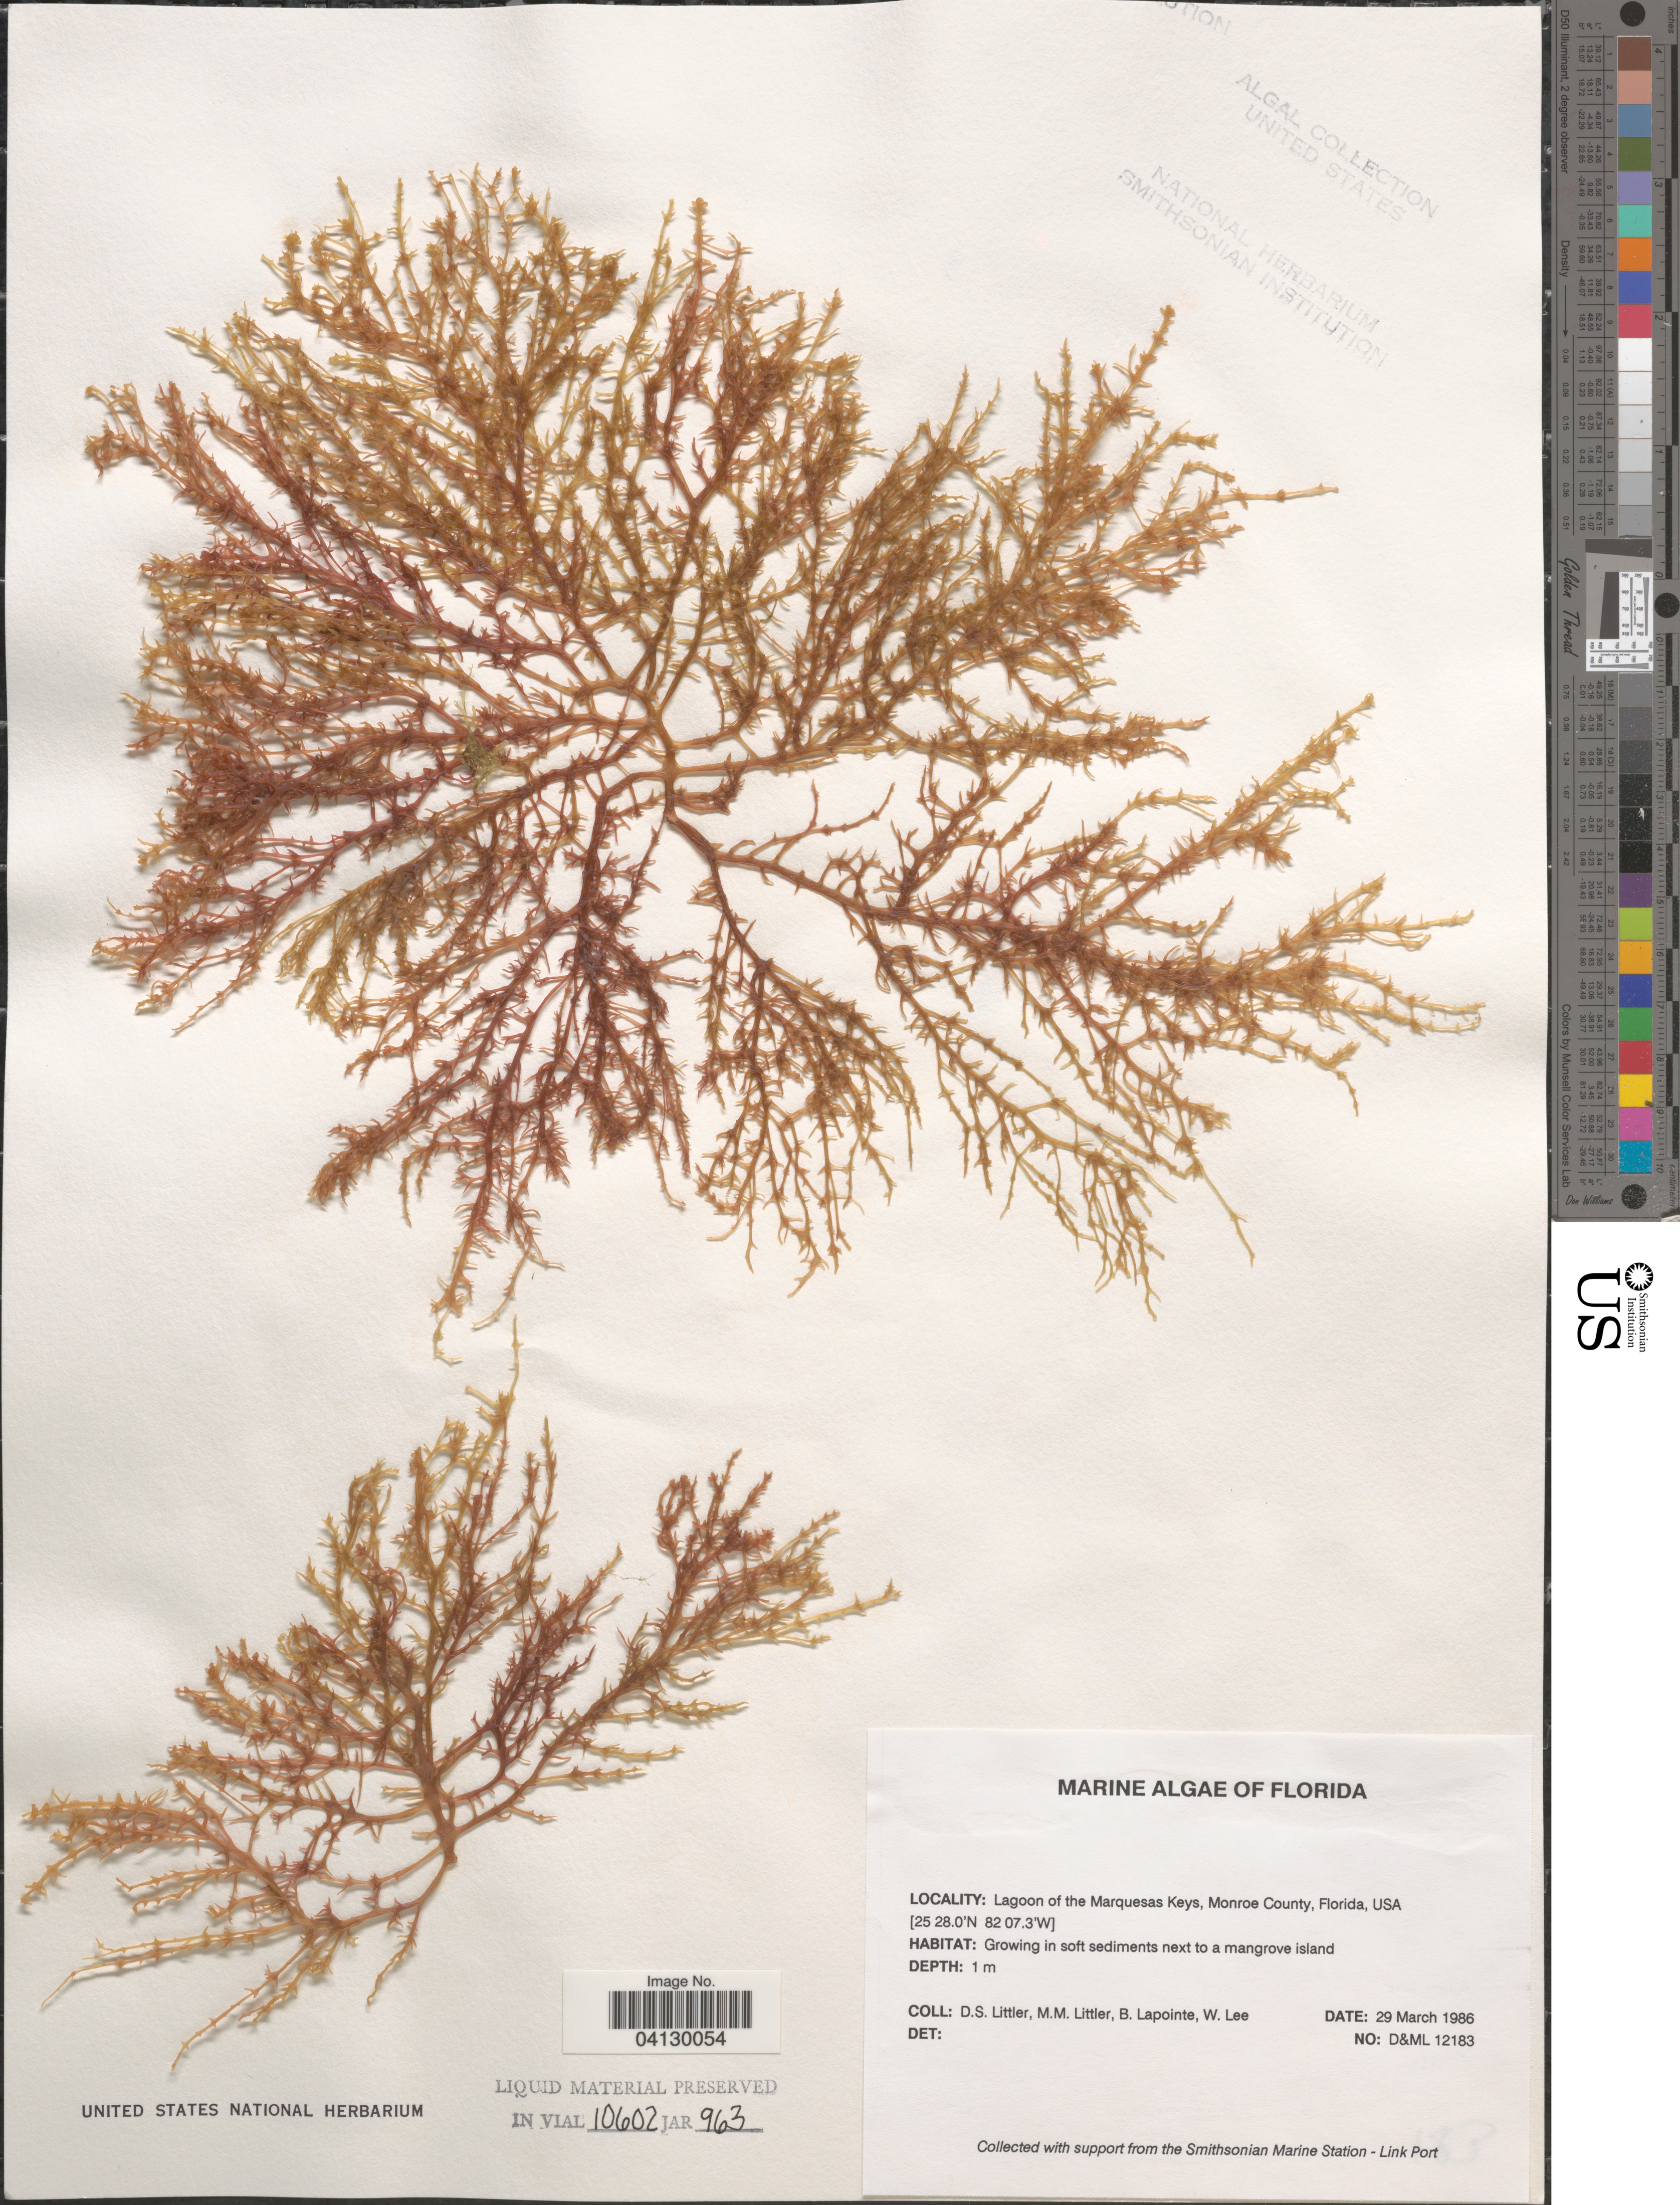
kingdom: Plantae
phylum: Rhodophyta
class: Florideophyceae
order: Corallinales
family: Corallinaceae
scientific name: Crustose Coralline Algae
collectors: D. S. Littler, B. Lapointe & W. Lee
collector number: D&ML 12183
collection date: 1986-03-29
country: United States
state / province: Florida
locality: Lagoon of the Marquesas Keys, Monroe County.